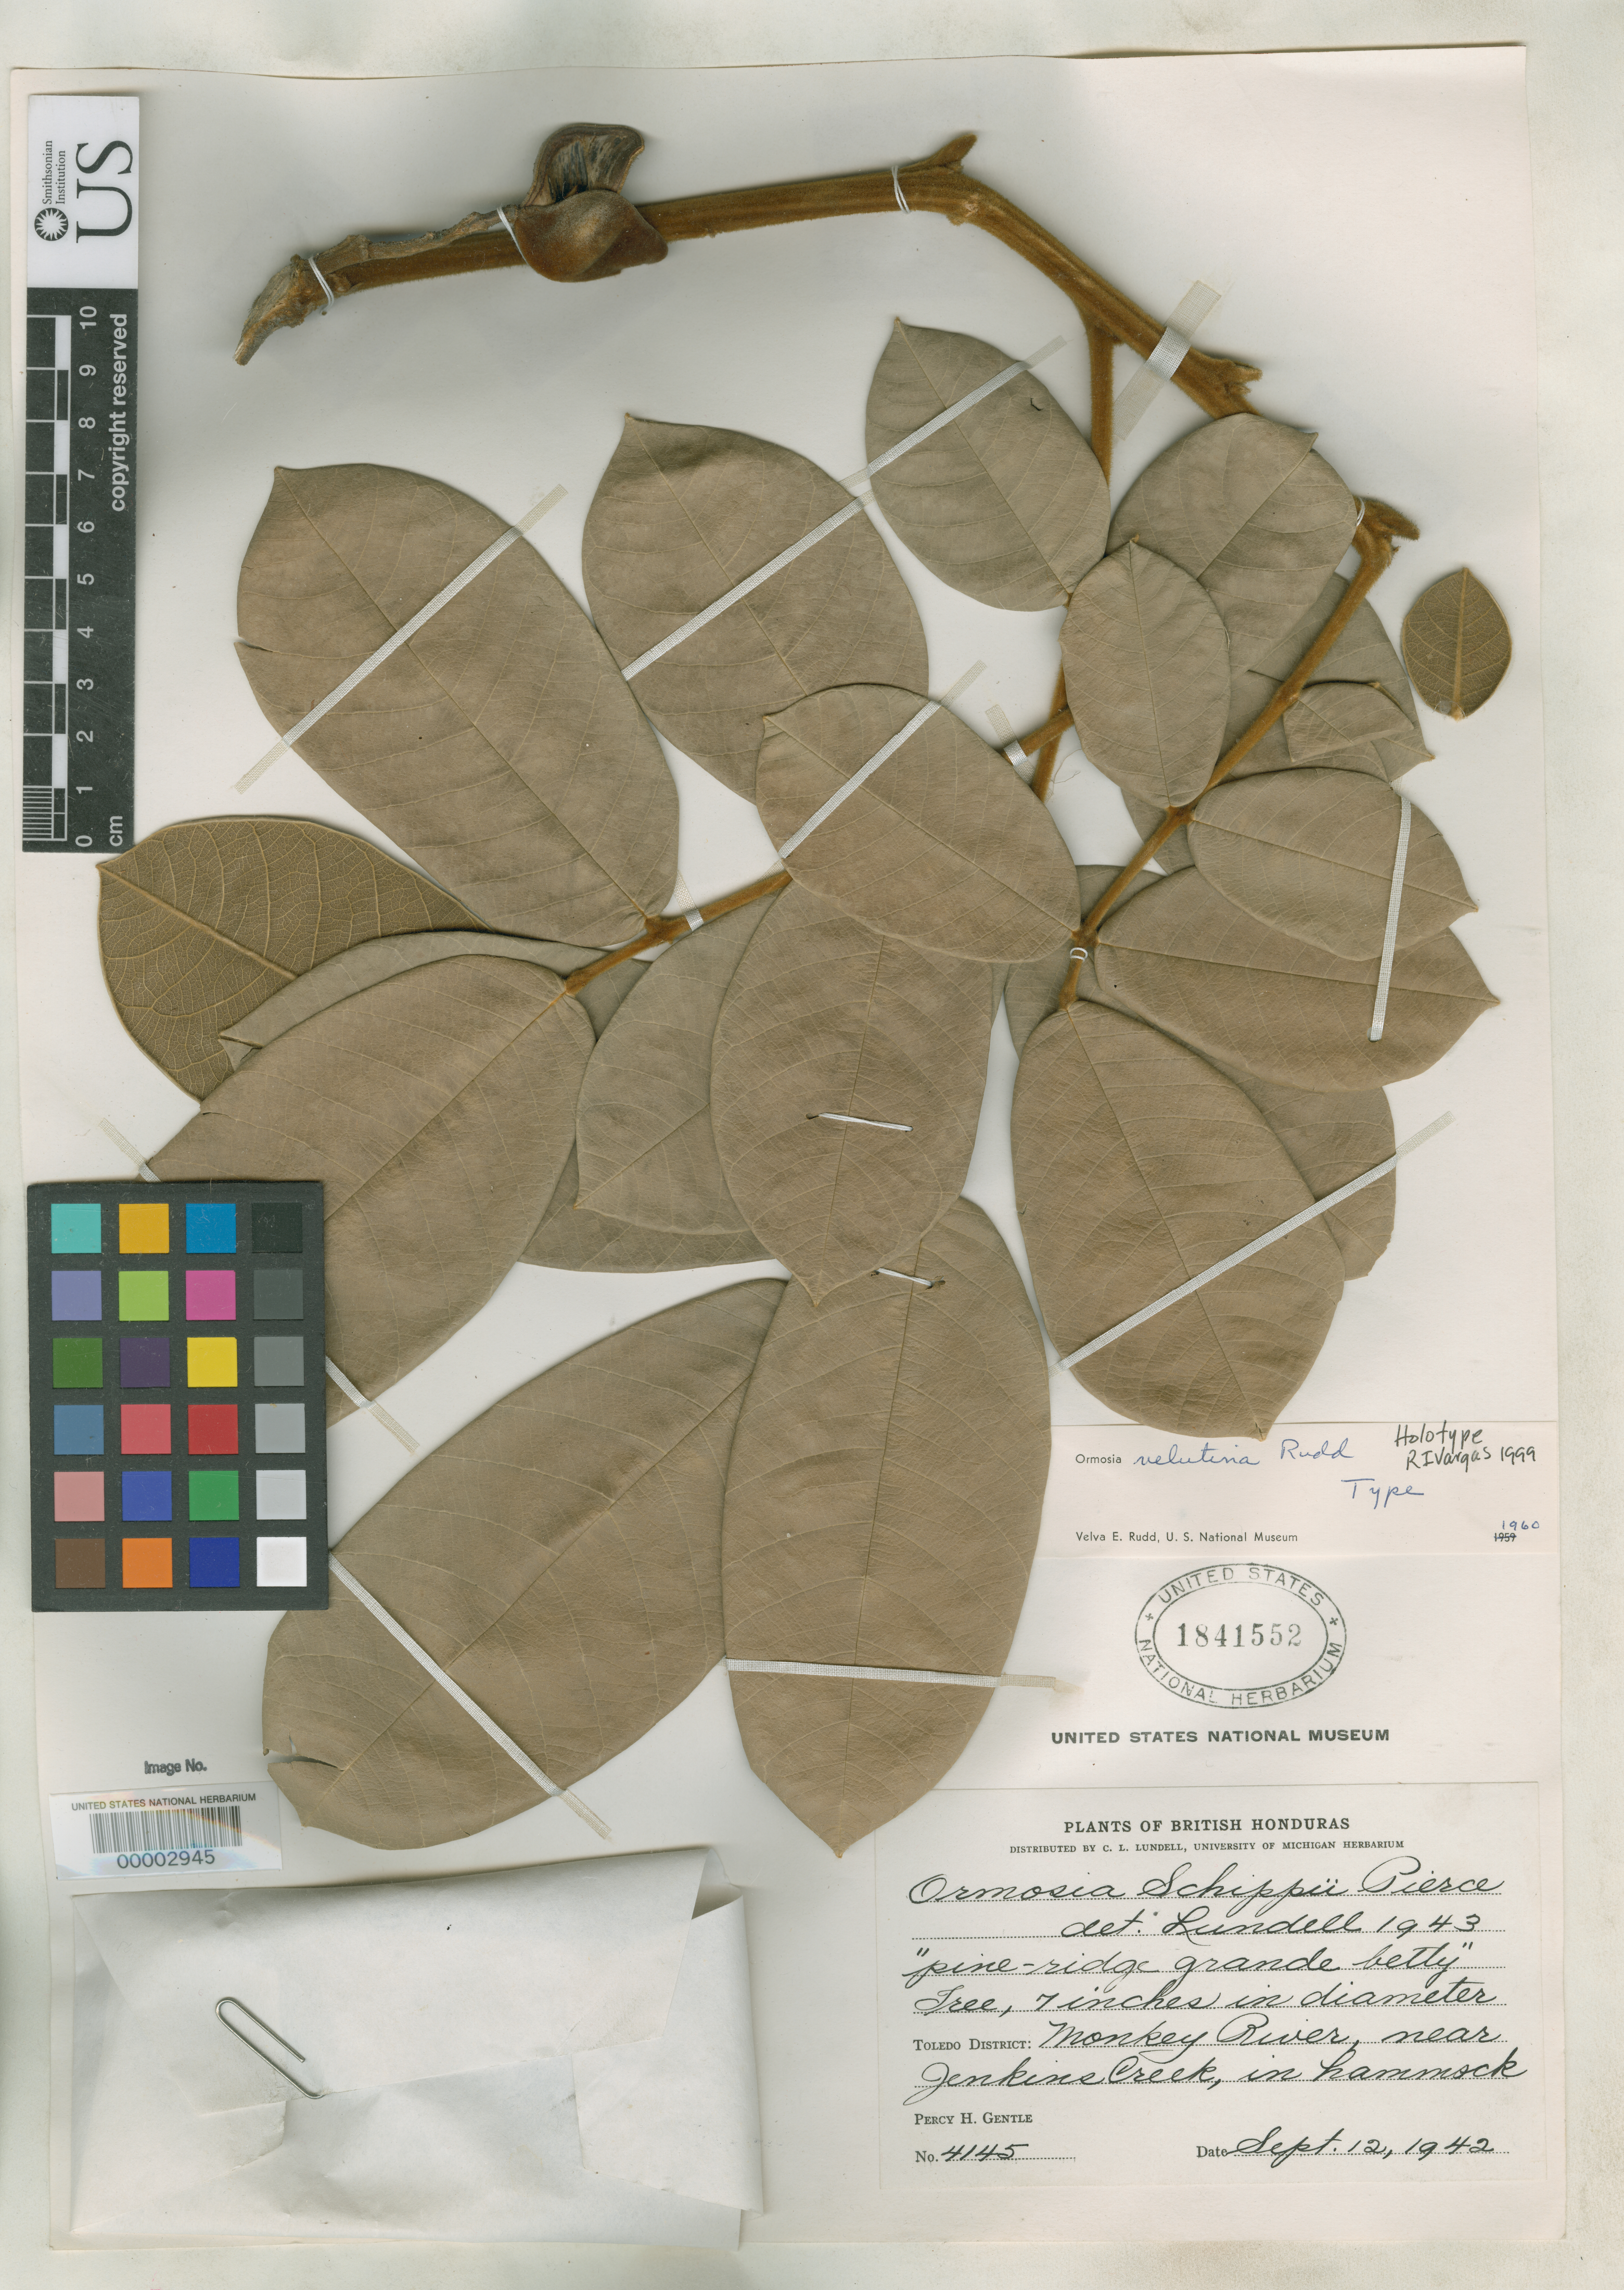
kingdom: Plantae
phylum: Tracheophyta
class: Magnoliopsida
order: Fabales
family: Fabaceae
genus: Ormosia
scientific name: Ormosia velutina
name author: Rudd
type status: Type Collection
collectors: P. H. Gentle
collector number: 4145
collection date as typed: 12 Sep 1942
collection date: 1942-09-12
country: Belize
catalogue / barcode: US 1841552